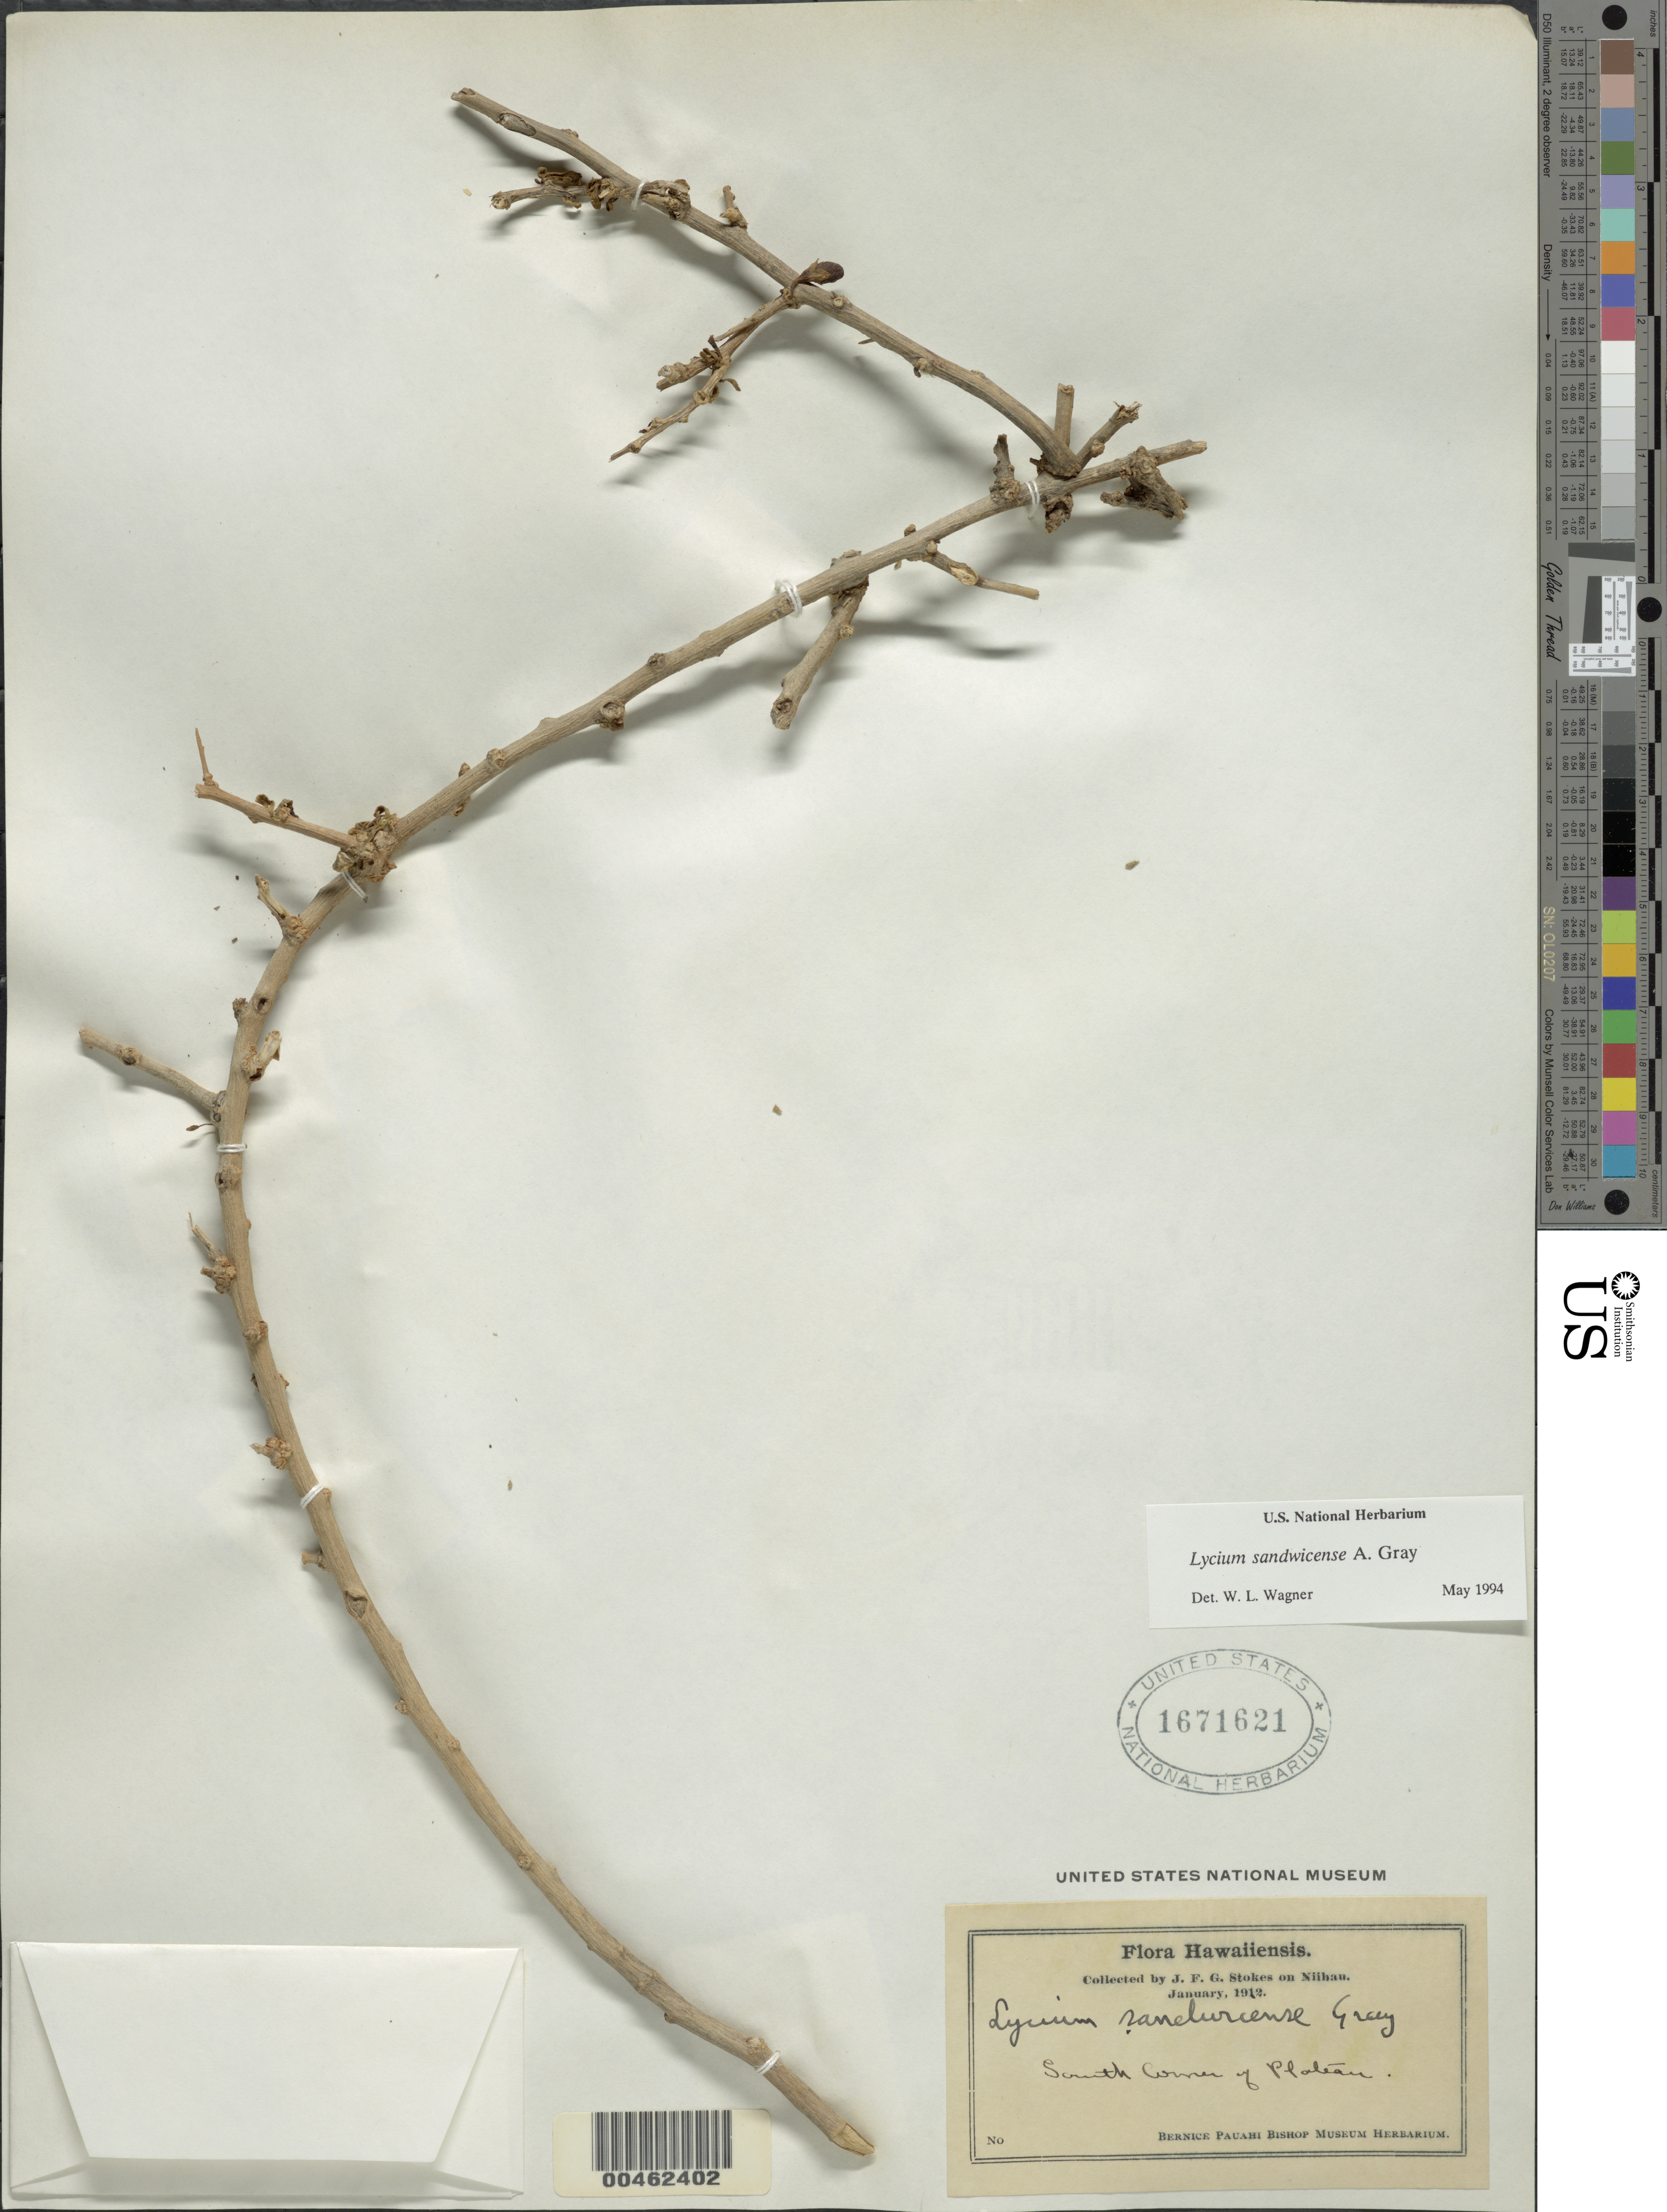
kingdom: Plantae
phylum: Tracheophyta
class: Magnoliopsida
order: Solanales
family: Solanaceae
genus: Lycium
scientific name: Lycium carolinianum var. sandwicense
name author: (A. Gray) C.L. Hitchc.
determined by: Wagner, W. L., (BOT), Smithsonian Institution - National Museum of Natural History (UNITED STATES)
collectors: J. F. G. Stokes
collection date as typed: Jan 1912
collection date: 1912-01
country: United States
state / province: Hawaii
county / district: Kauai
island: Ni'ihau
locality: S Corner of Plateau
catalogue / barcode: US 1671621